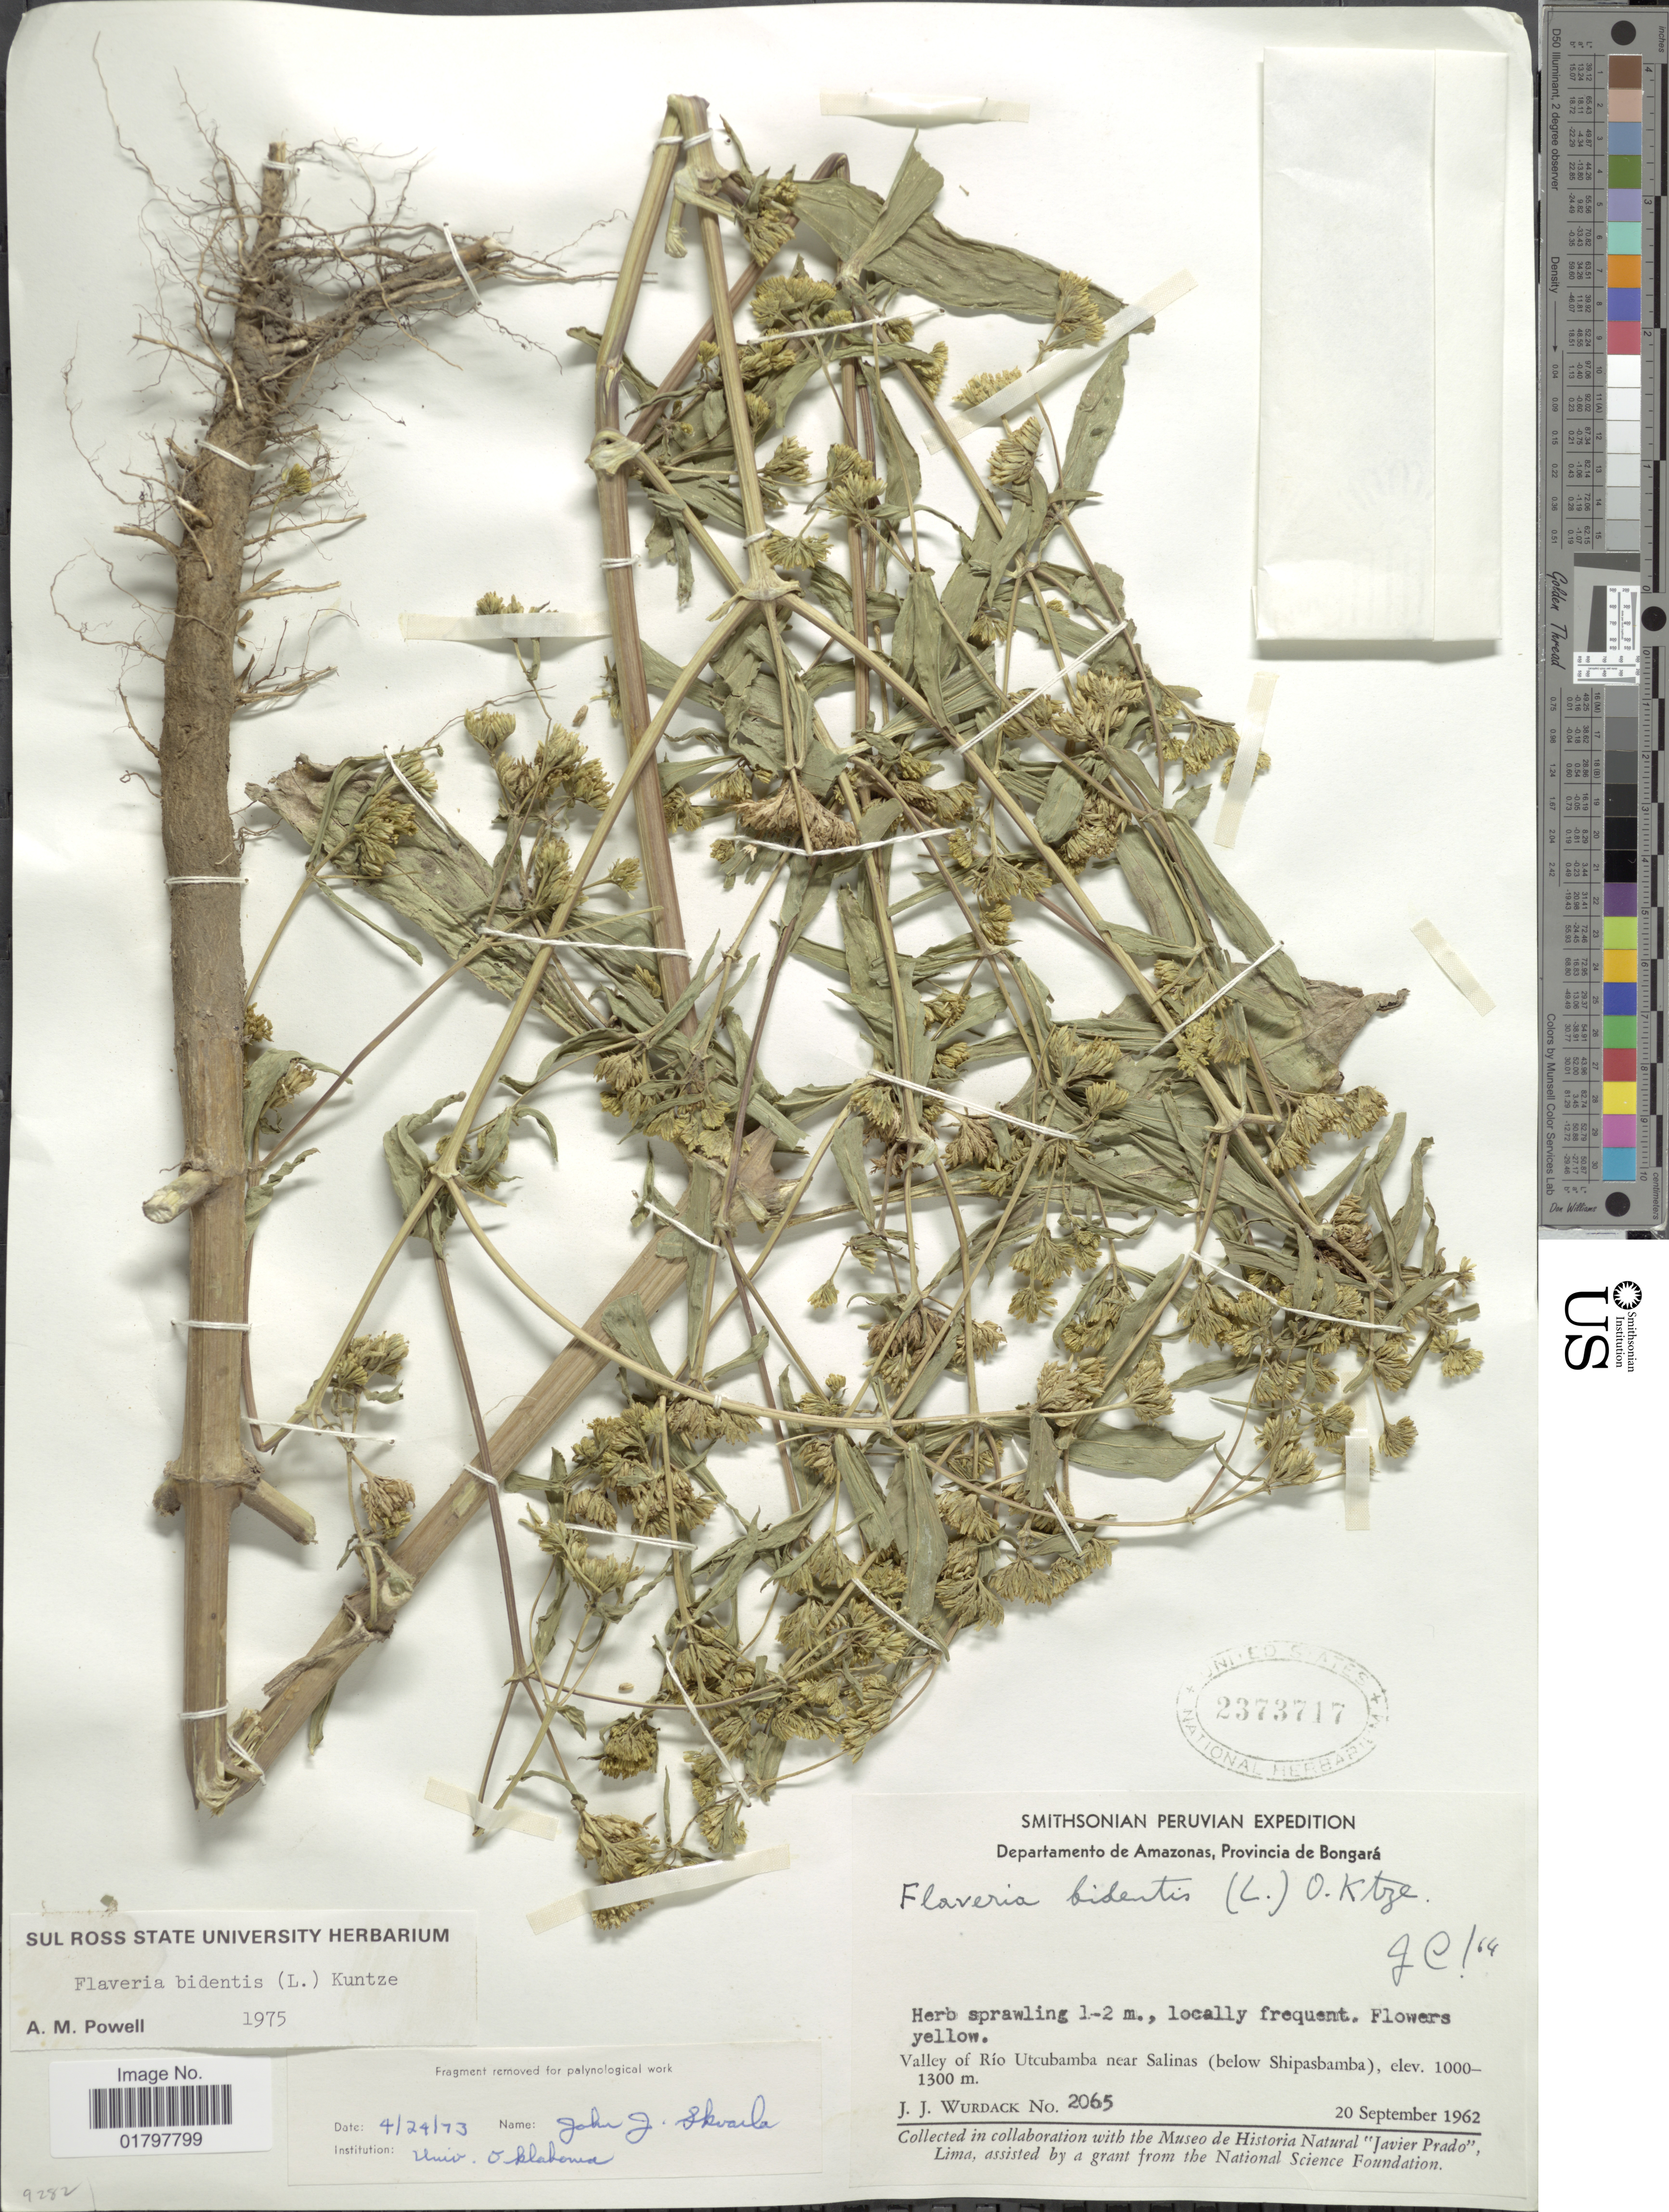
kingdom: Plantae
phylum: Tracheophyta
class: Magnoliopsida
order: Asterales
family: Asteraceae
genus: Flaveria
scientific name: Flaveria bidentis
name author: (L.) Kuntze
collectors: J. J. Wurdack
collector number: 2065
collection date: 1962-09-20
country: Peru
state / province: Amazonas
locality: Departamento de Amazonas, Provincia de Bongará. Valley of Río Utcubamba near Salinas (below Shipasbamba)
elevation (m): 1000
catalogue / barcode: US 2373717